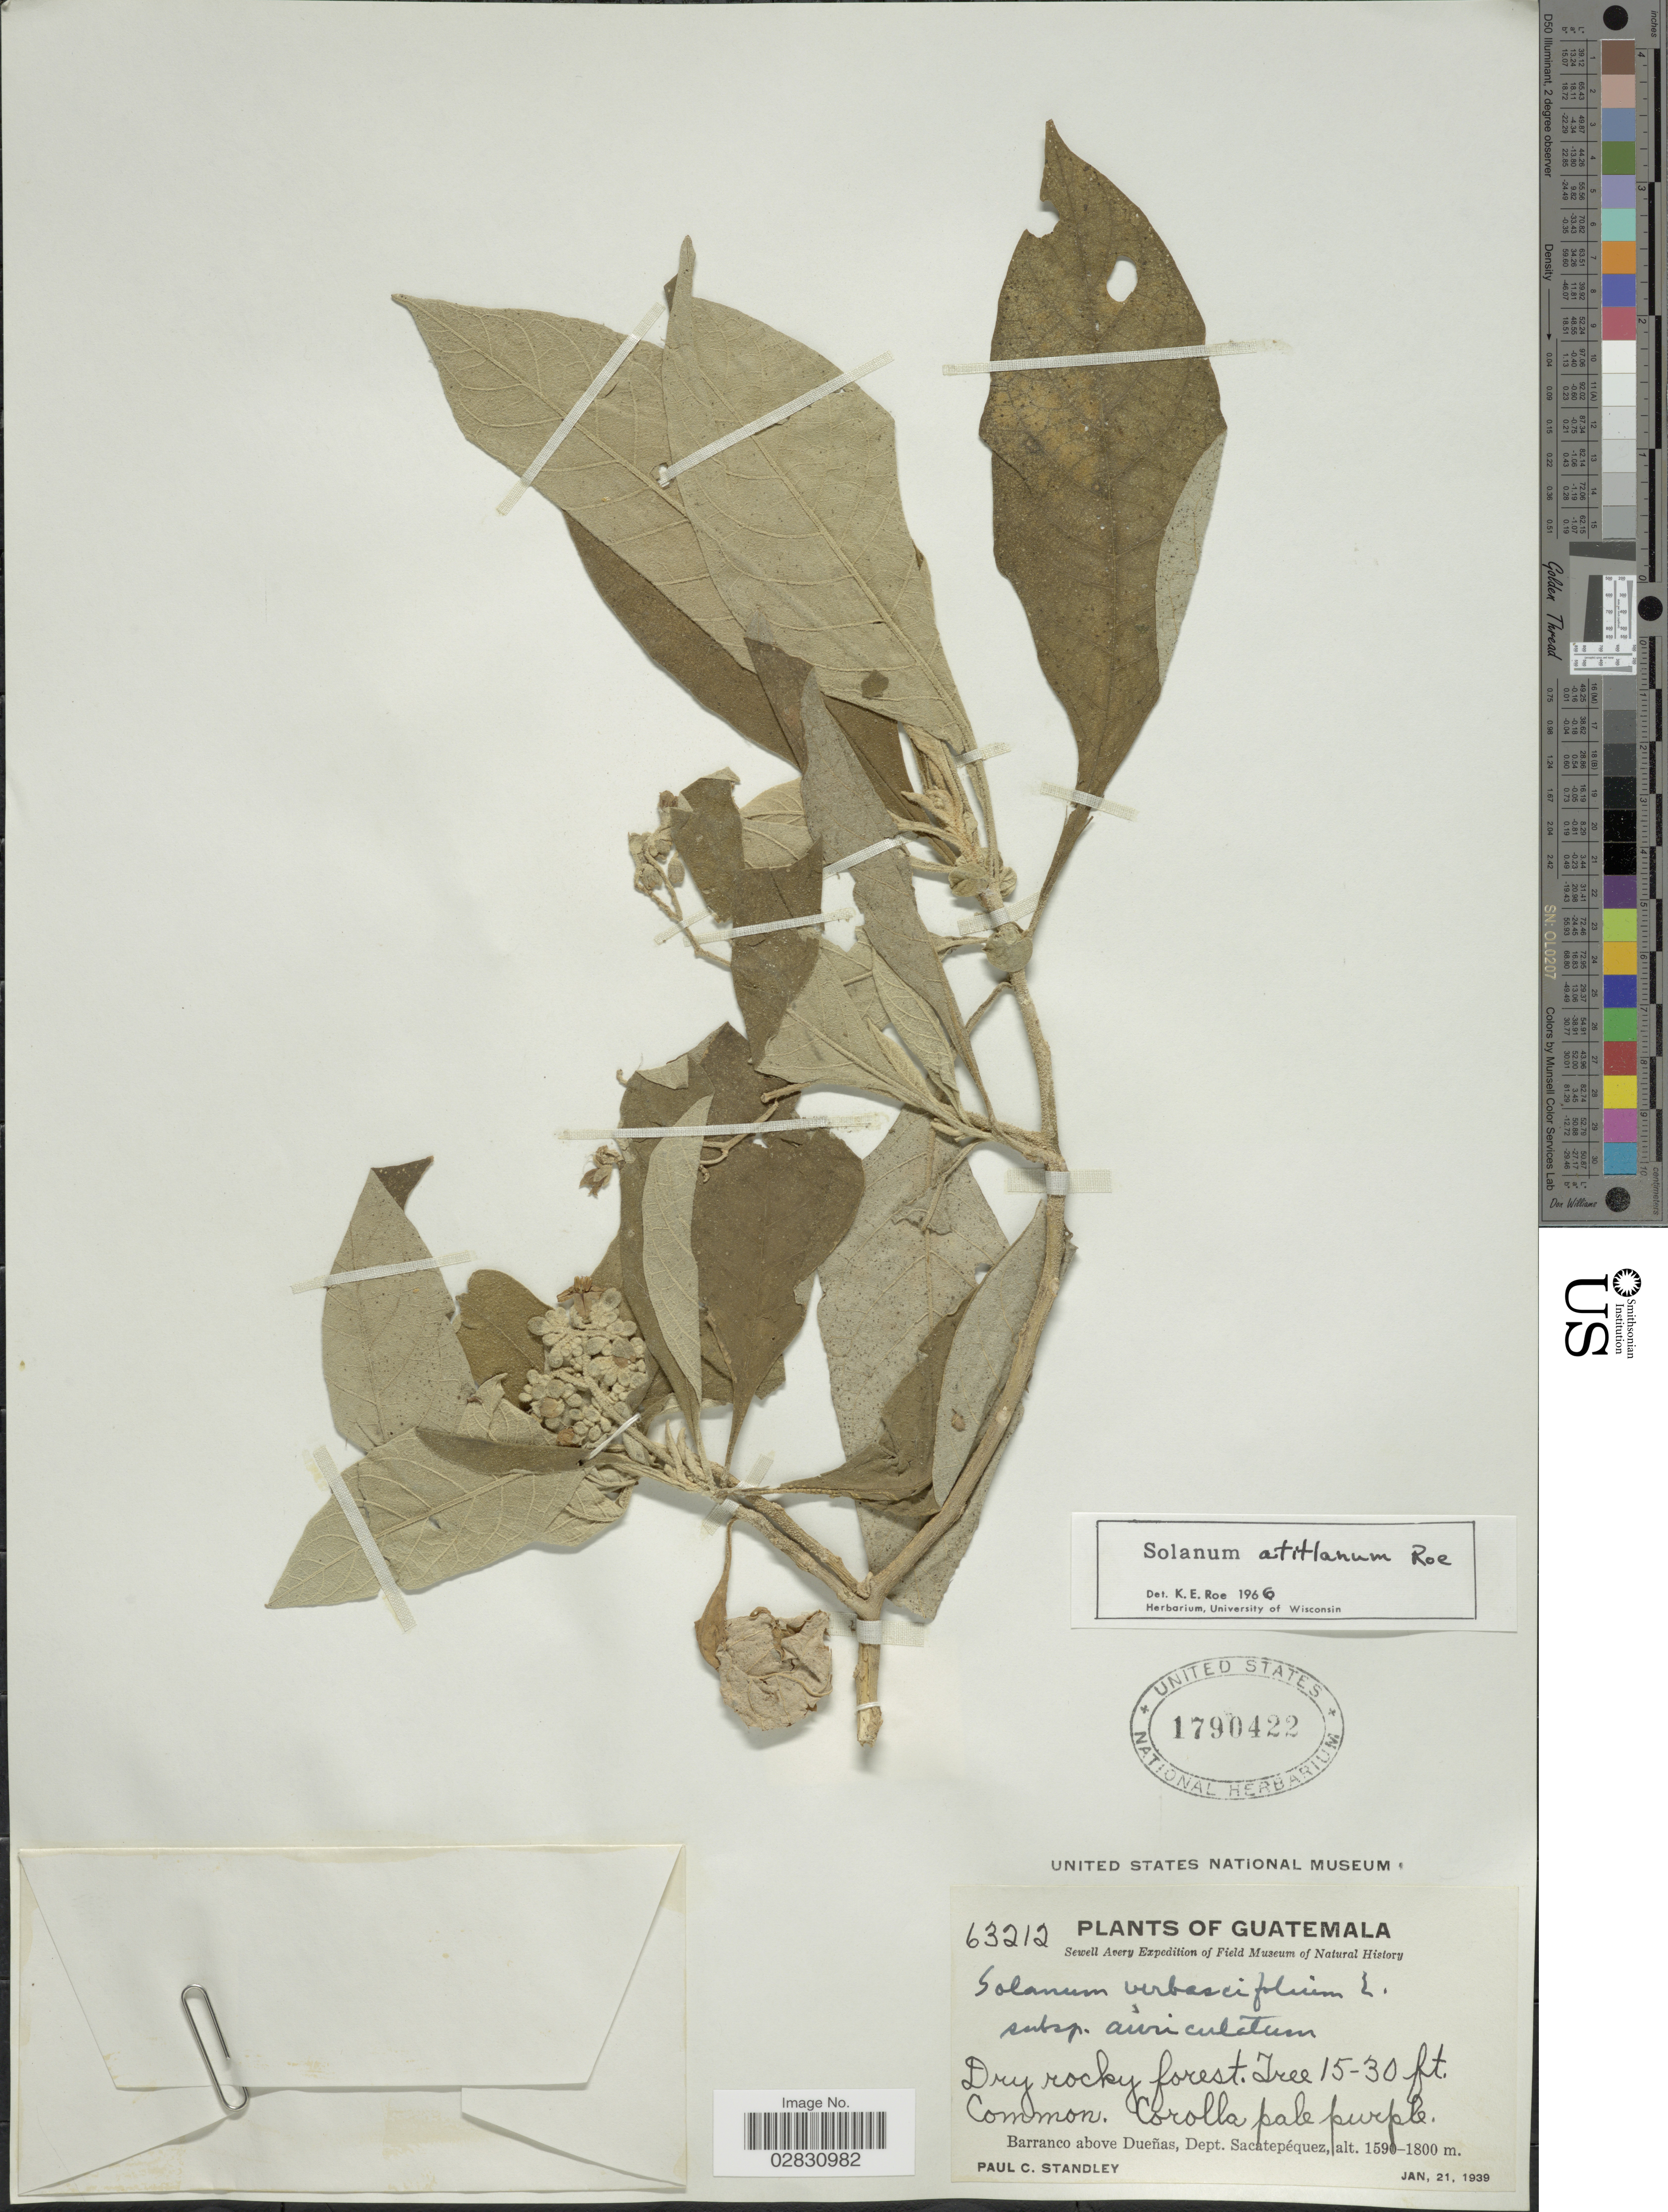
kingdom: Plantae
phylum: Tracheophyta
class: Magnoliopsida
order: Solanales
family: Solanaceae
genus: Solanum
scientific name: Solanum atitlanum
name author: K.E. Roe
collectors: P. C. Standley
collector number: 63212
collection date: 1939-01-21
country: Guatemala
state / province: Sacatepéquez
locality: Barranco above Dueñas, Dept. Sacatepéquez.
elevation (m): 1590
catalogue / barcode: US 1790422